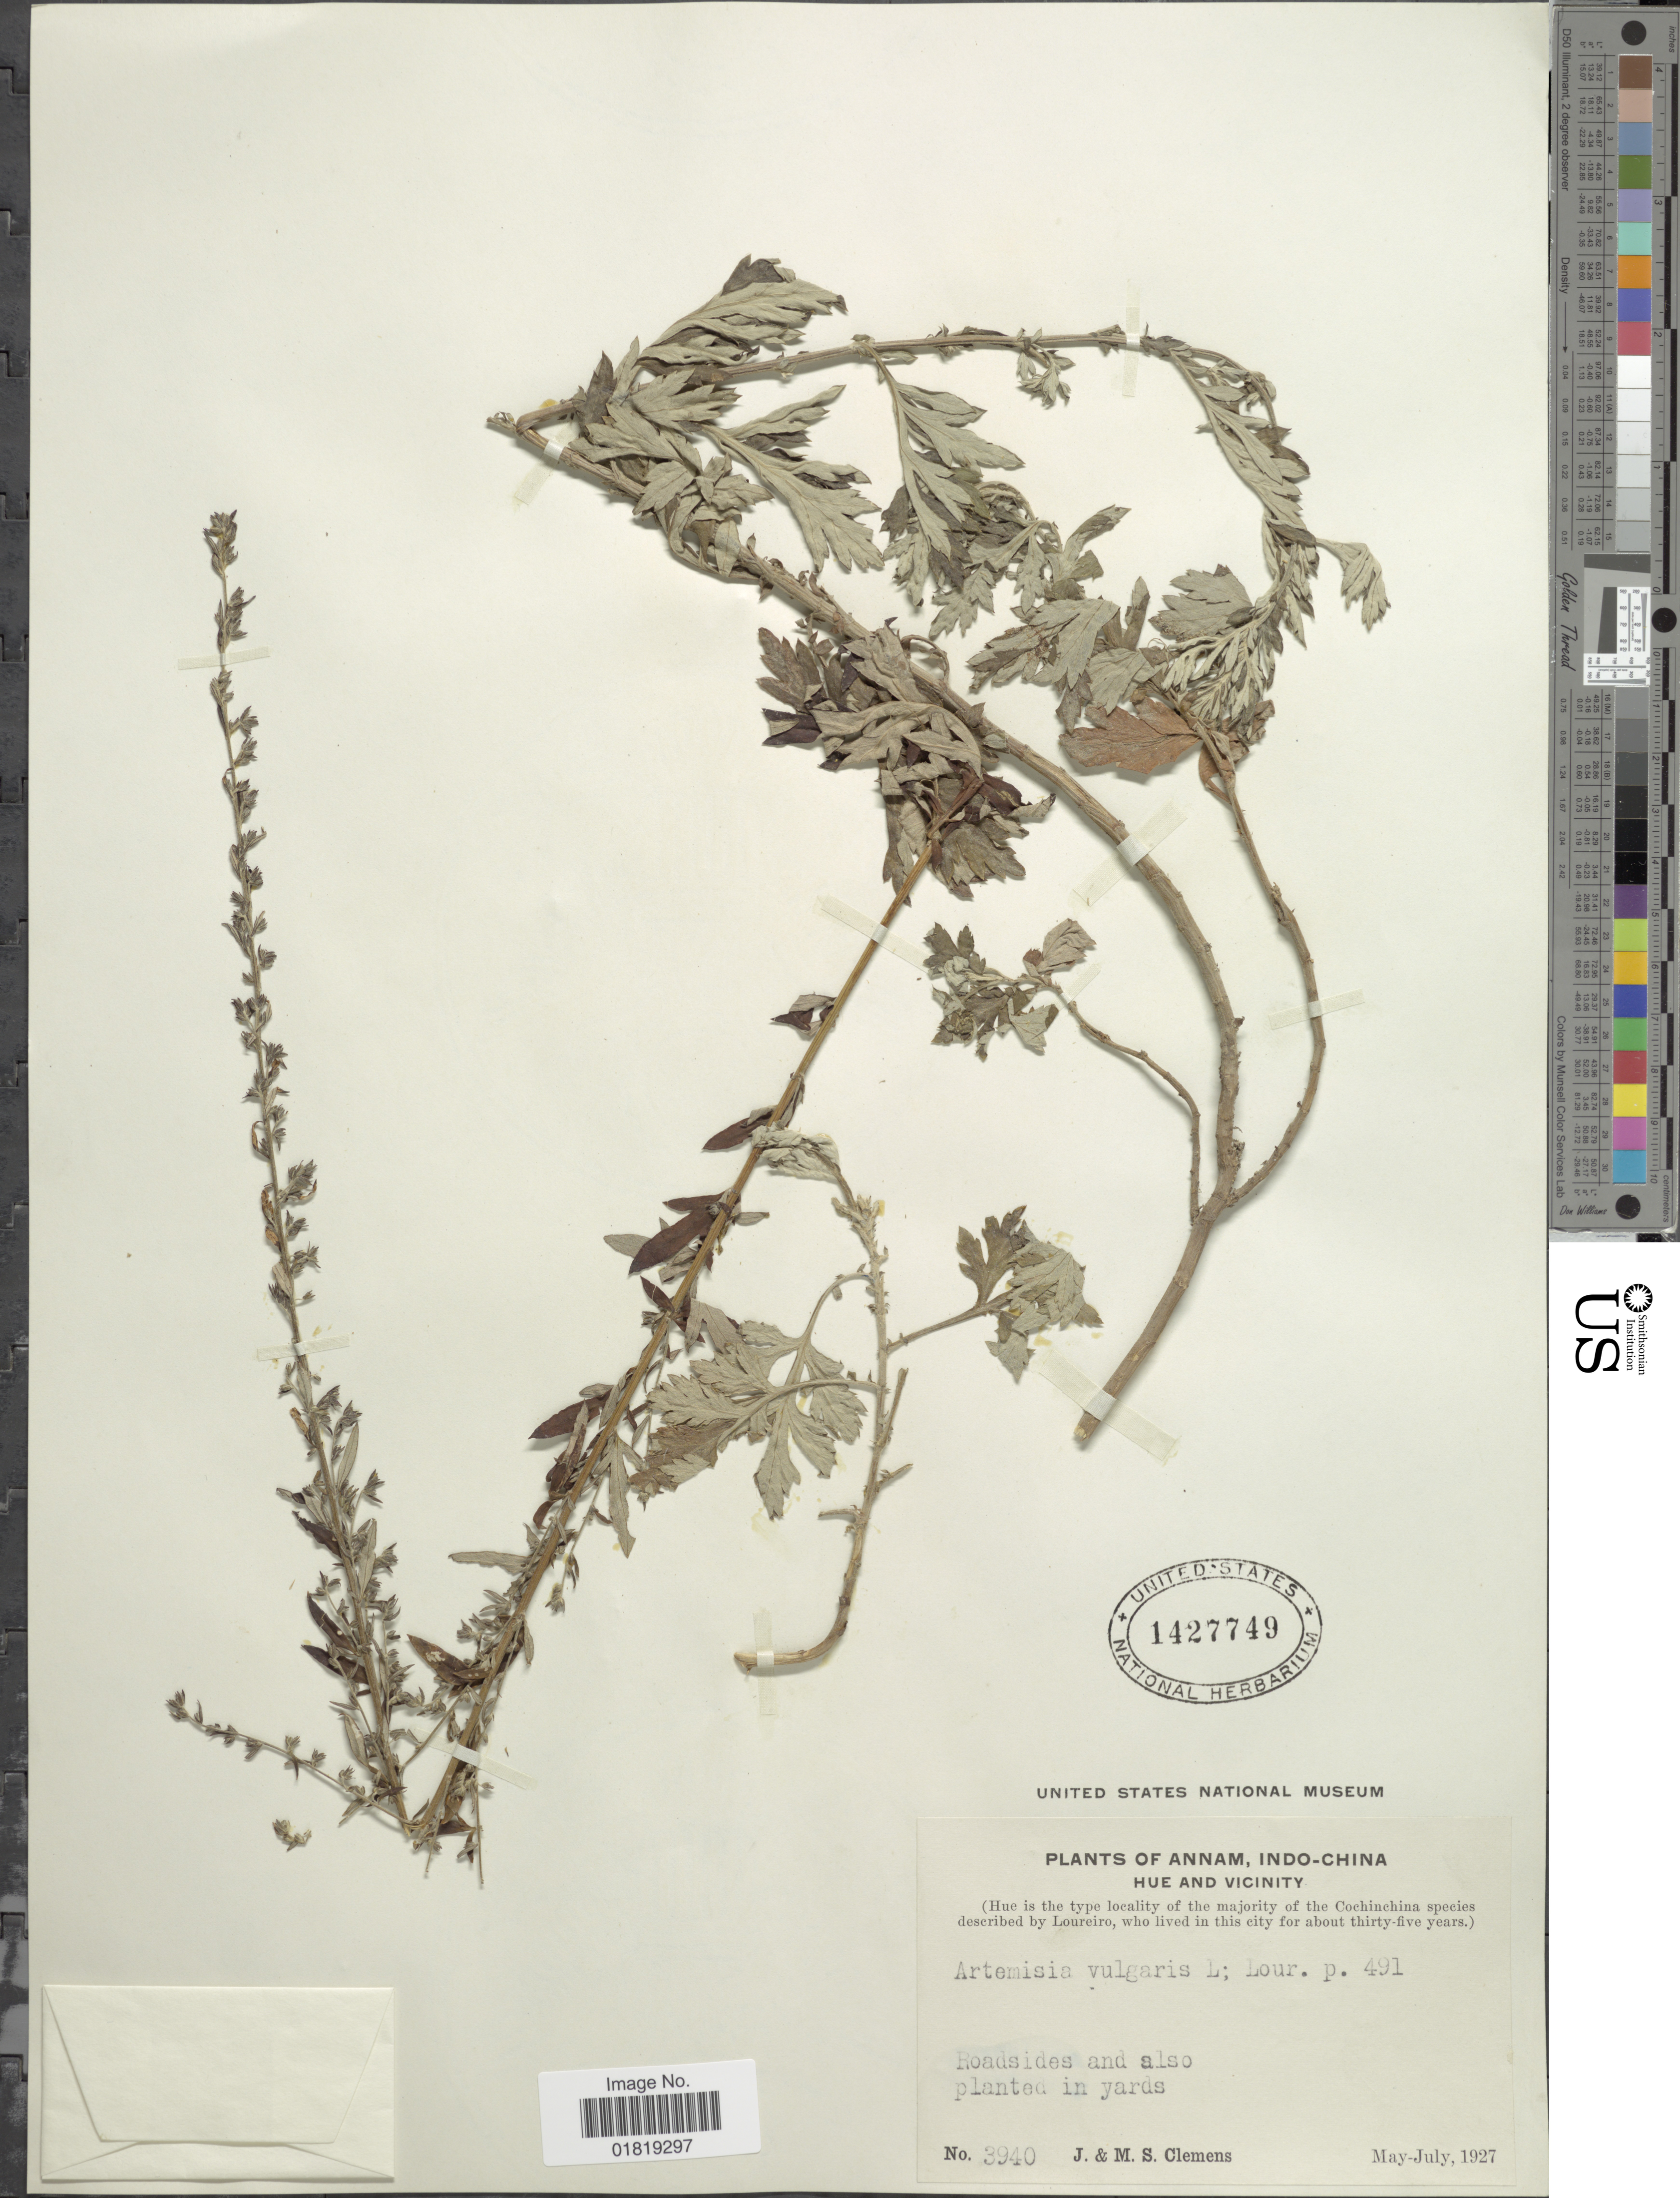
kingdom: Plantae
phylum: Tracheophyta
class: Magnoliopsida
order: Asterales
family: Asteraceae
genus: Artemisia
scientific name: Artemisia vulgaris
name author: L.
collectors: J. Clemens & M. S. Clemens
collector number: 3940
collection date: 1927-05/1927-07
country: Vietnam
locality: Annam, Indo-China, Hue and vicinity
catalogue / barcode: US 1427749